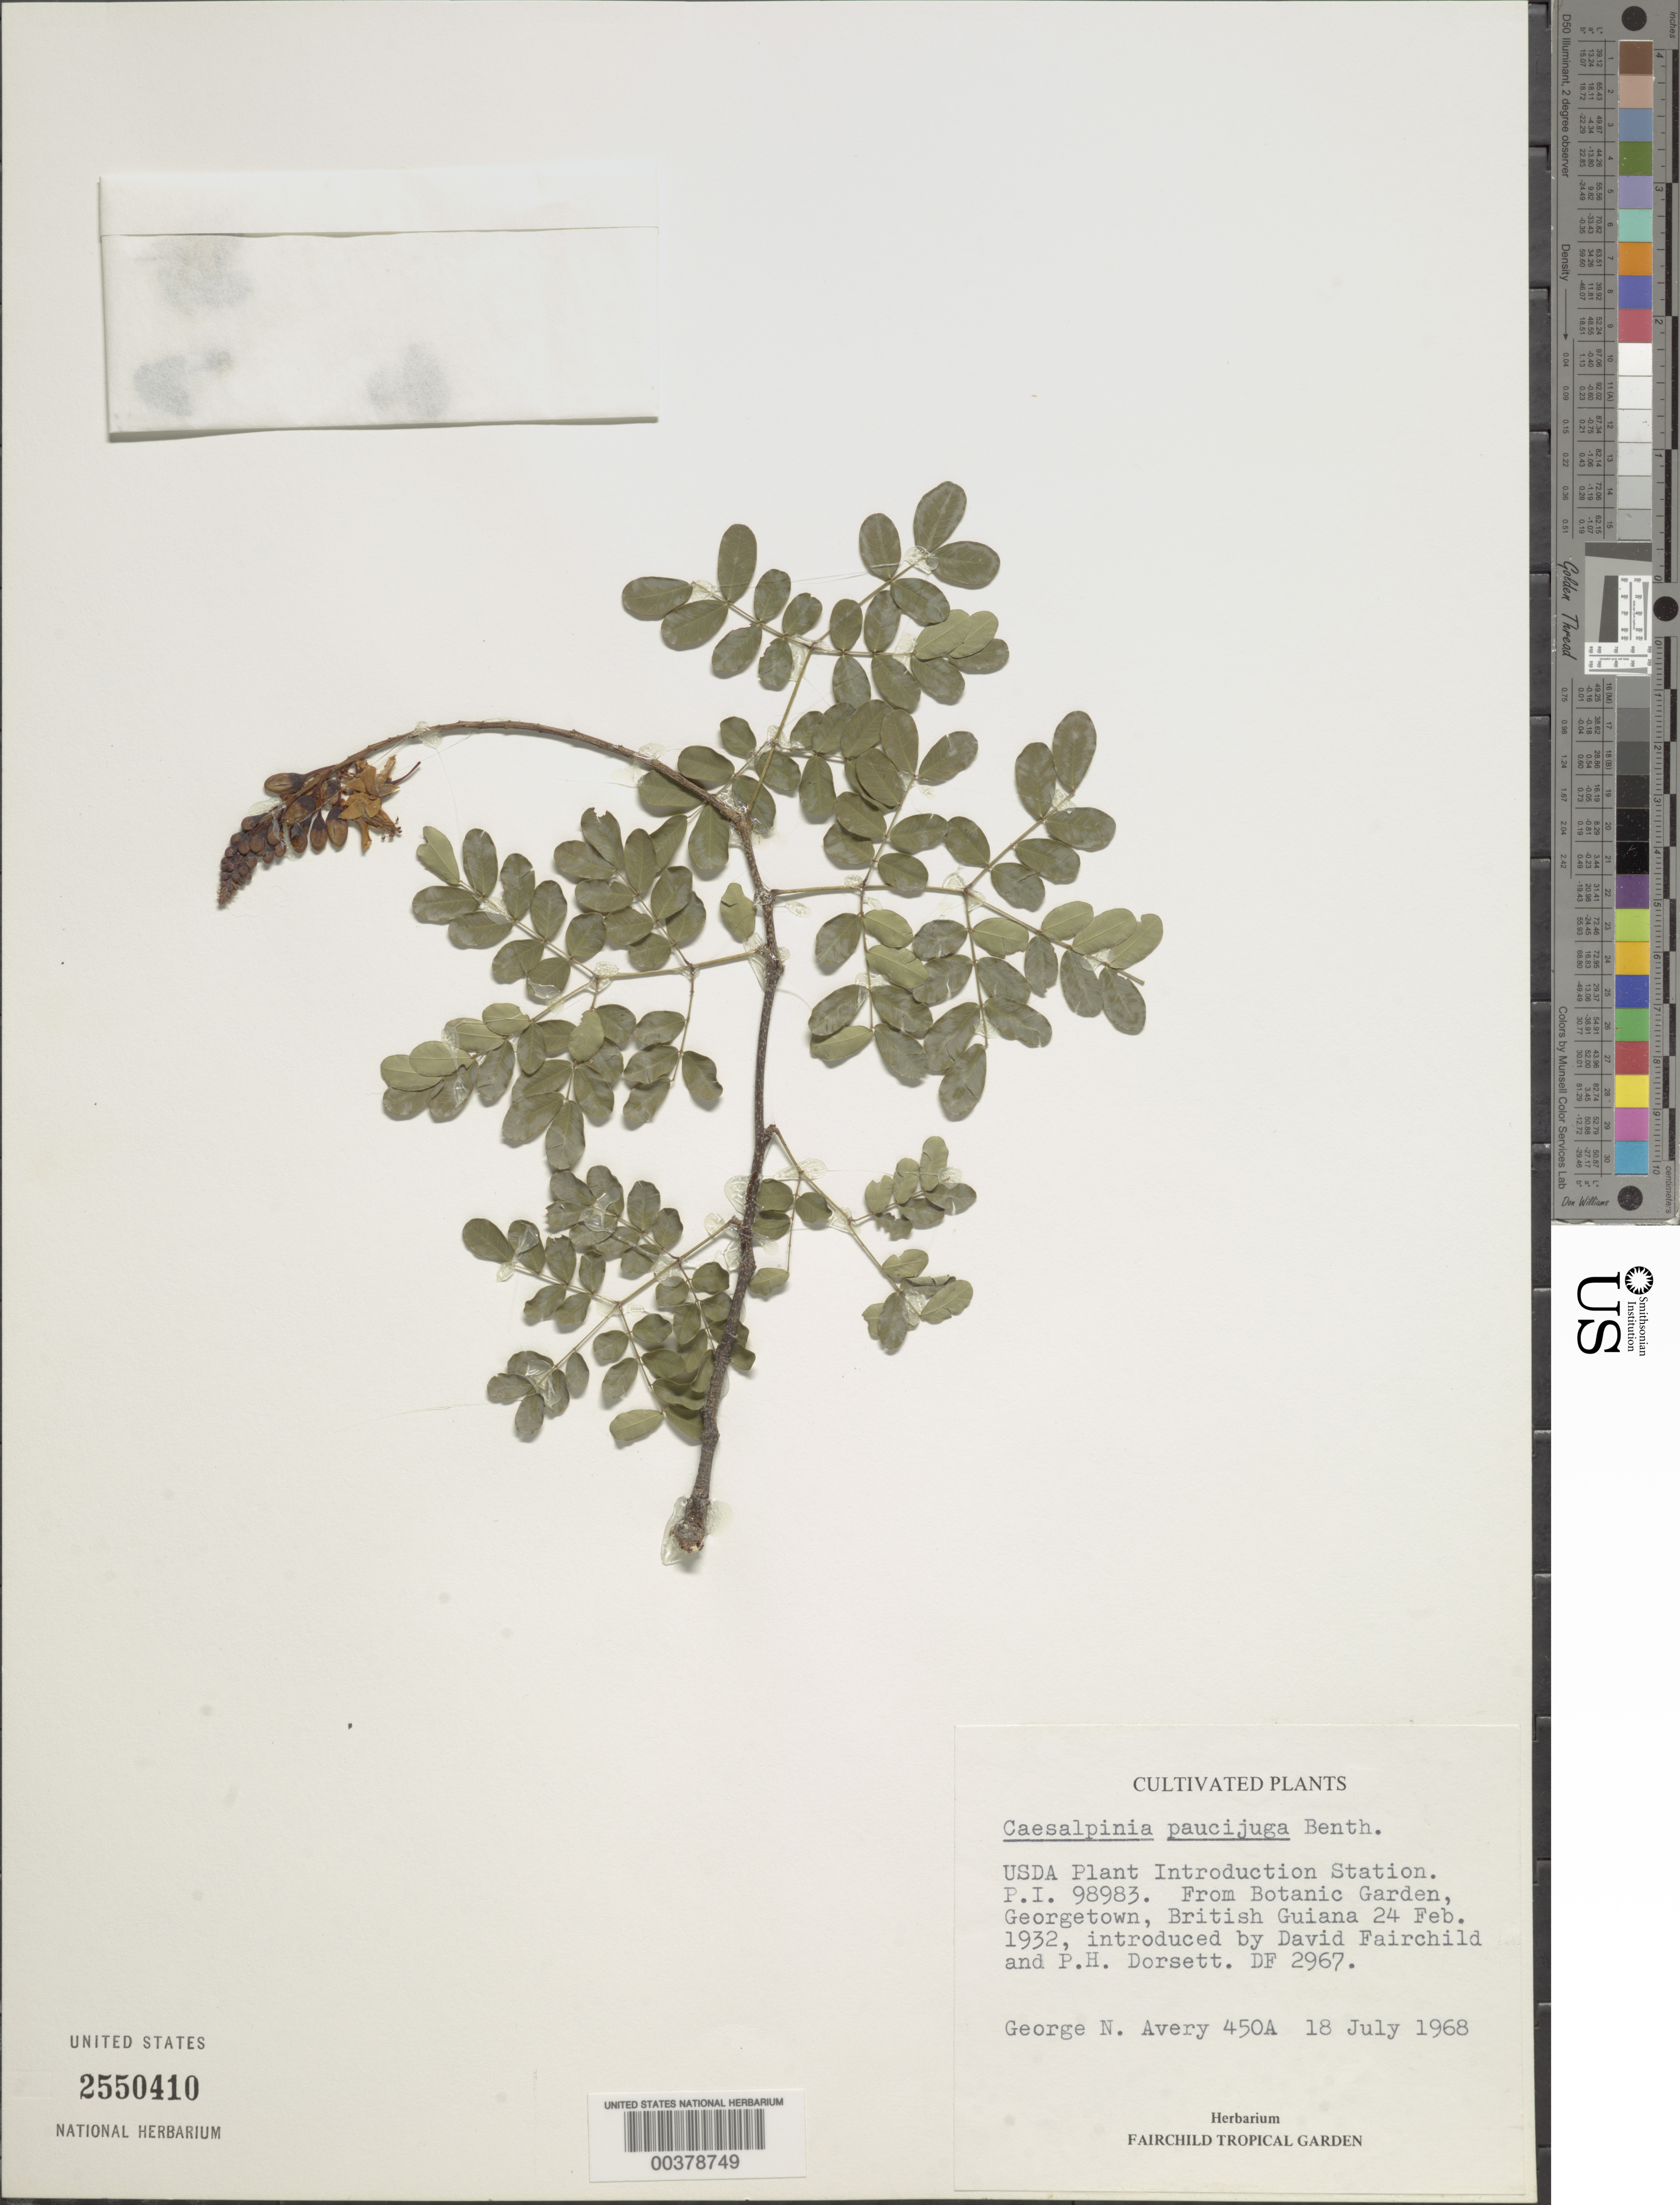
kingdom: Plantae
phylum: Tracheophyta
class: Magnoliopsida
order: Fabales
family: Fabaceae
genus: Libidibia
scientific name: Libidibia punctata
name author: (Willd.) Britton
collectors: J. N. Rose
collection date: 1969-09-27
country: United States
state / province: Florida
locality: Coconut Grove, former home of David Fairchild, the Kampong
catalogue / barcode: US 2550410